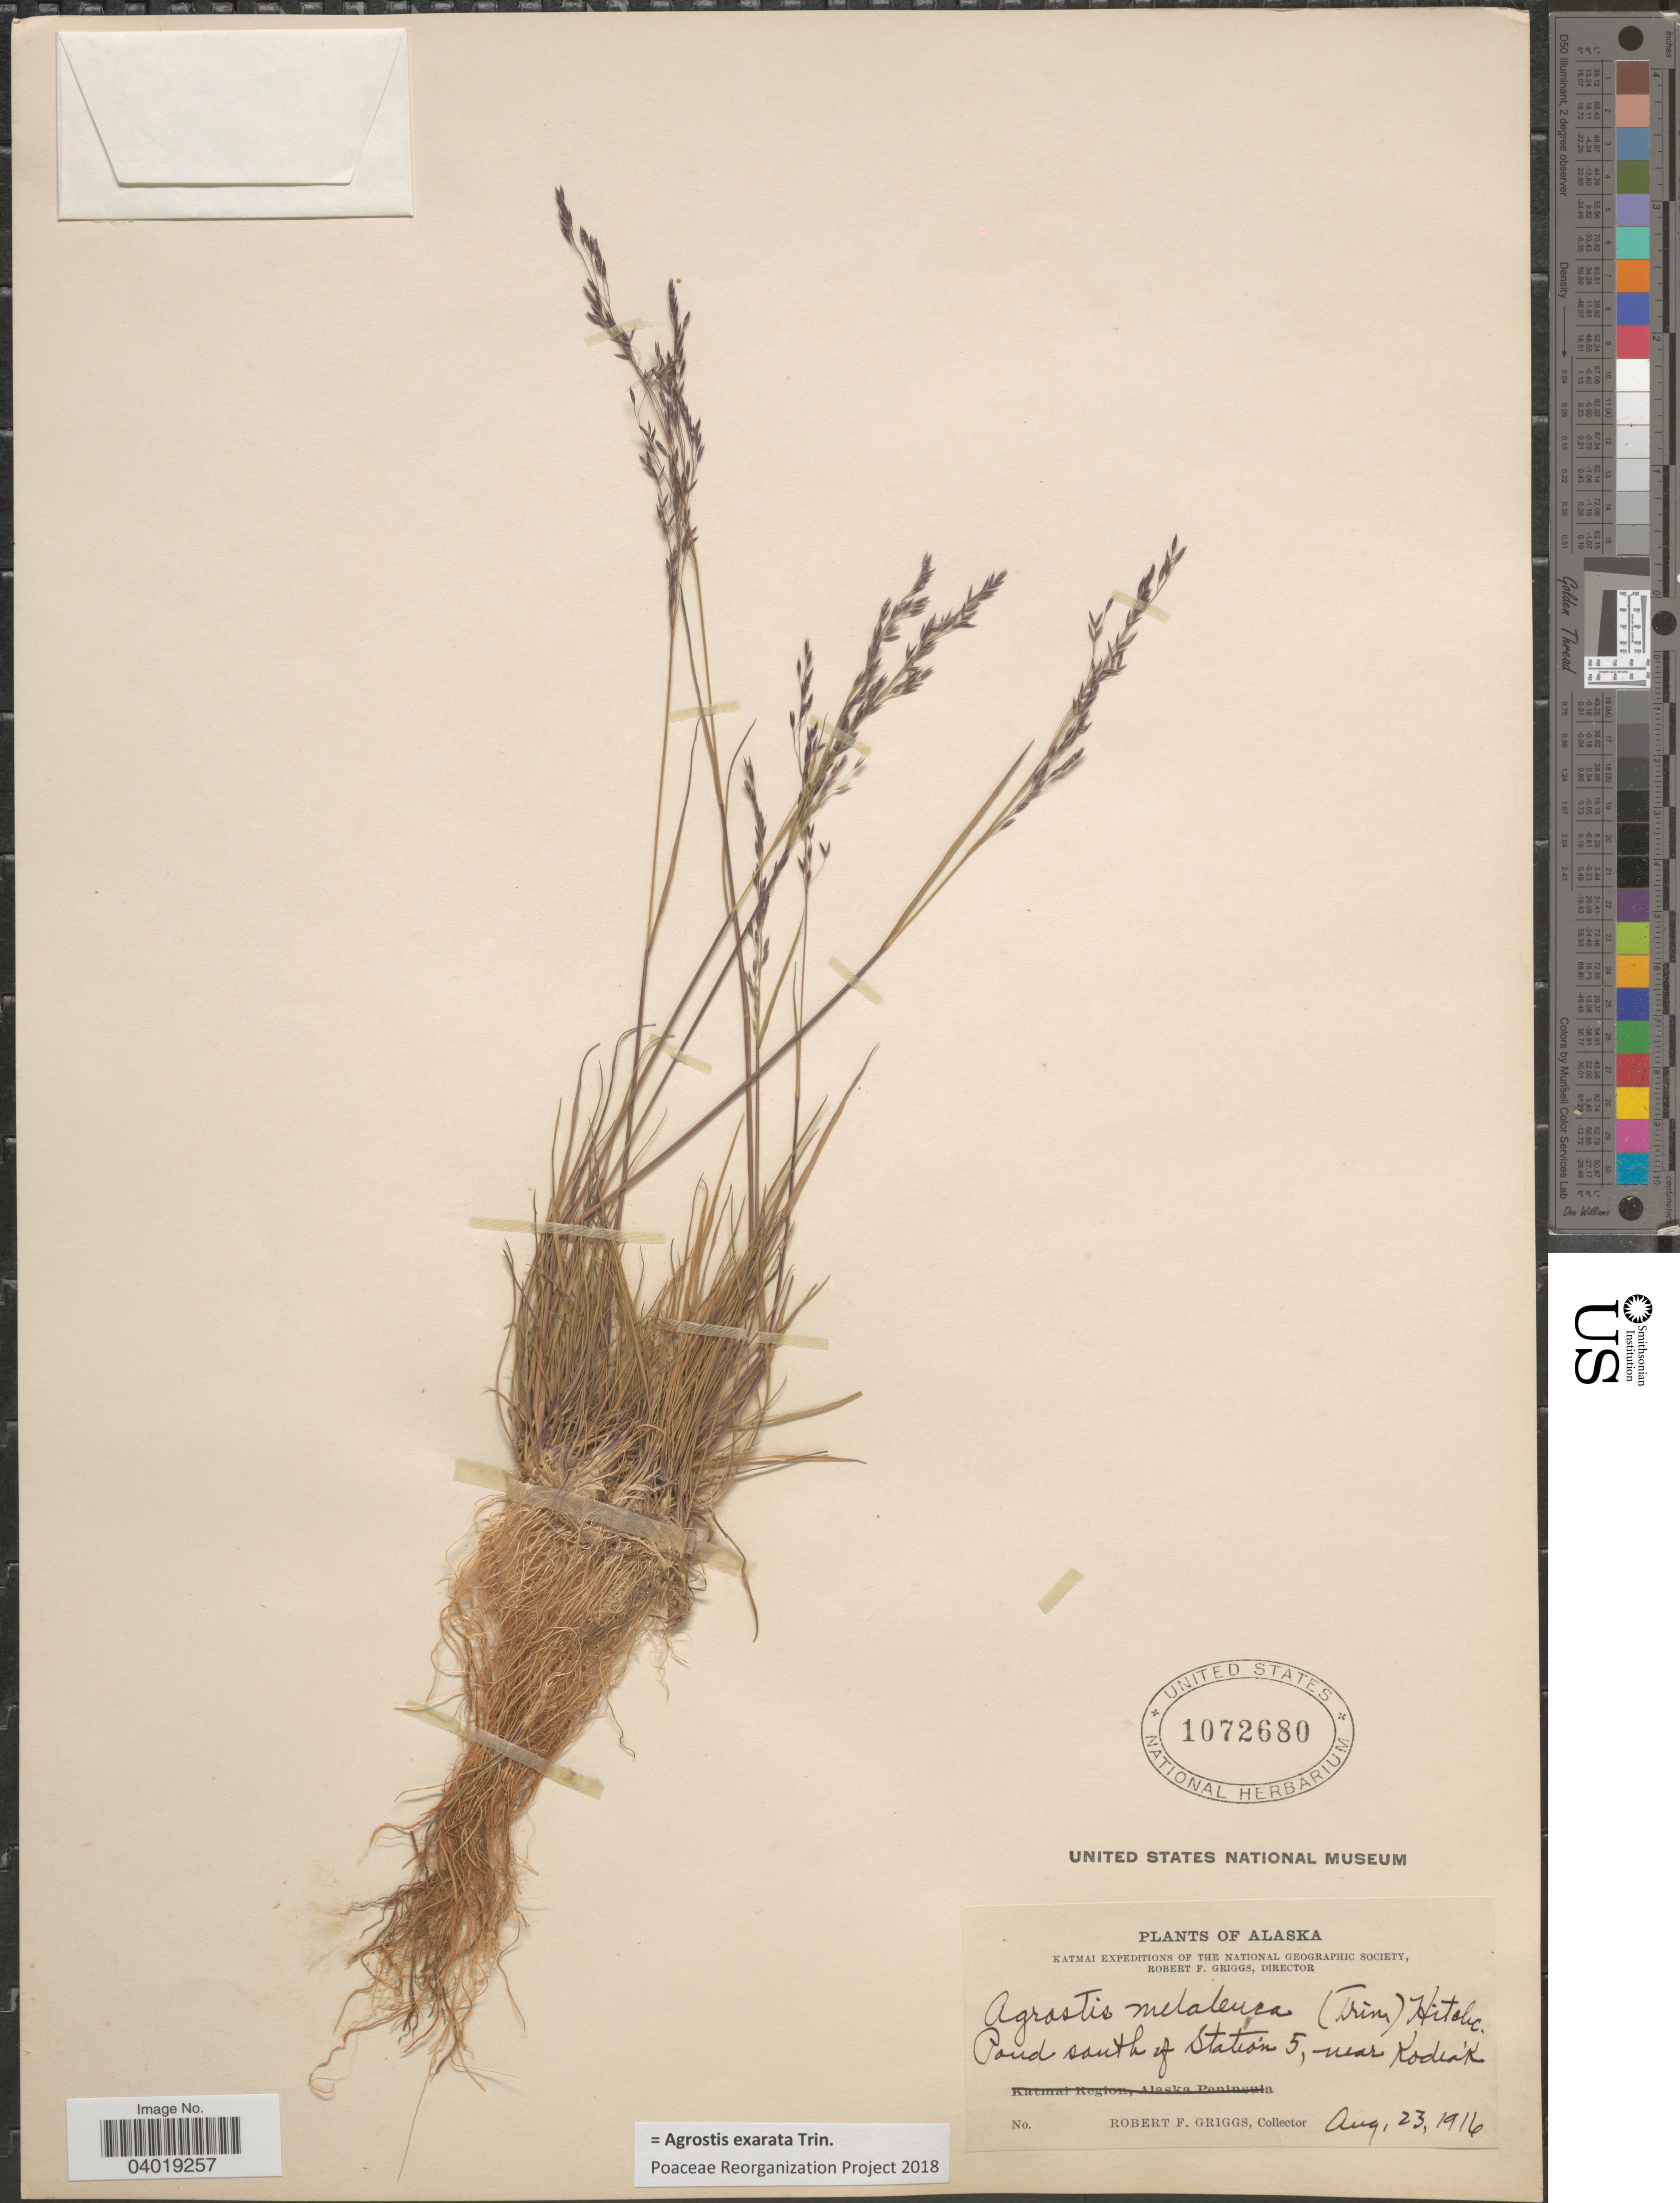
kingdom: Plantae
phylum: Tracheophyta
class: Liliopsida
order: Poales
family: Poaceae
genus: Agrostis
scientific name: Agrostis exarata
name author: Trin.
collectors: R. F. Griggs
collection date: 1916-08-23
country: United States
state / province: Alaska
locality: Pond south of Station 5, near Kodiak.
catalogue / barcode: US 1072680